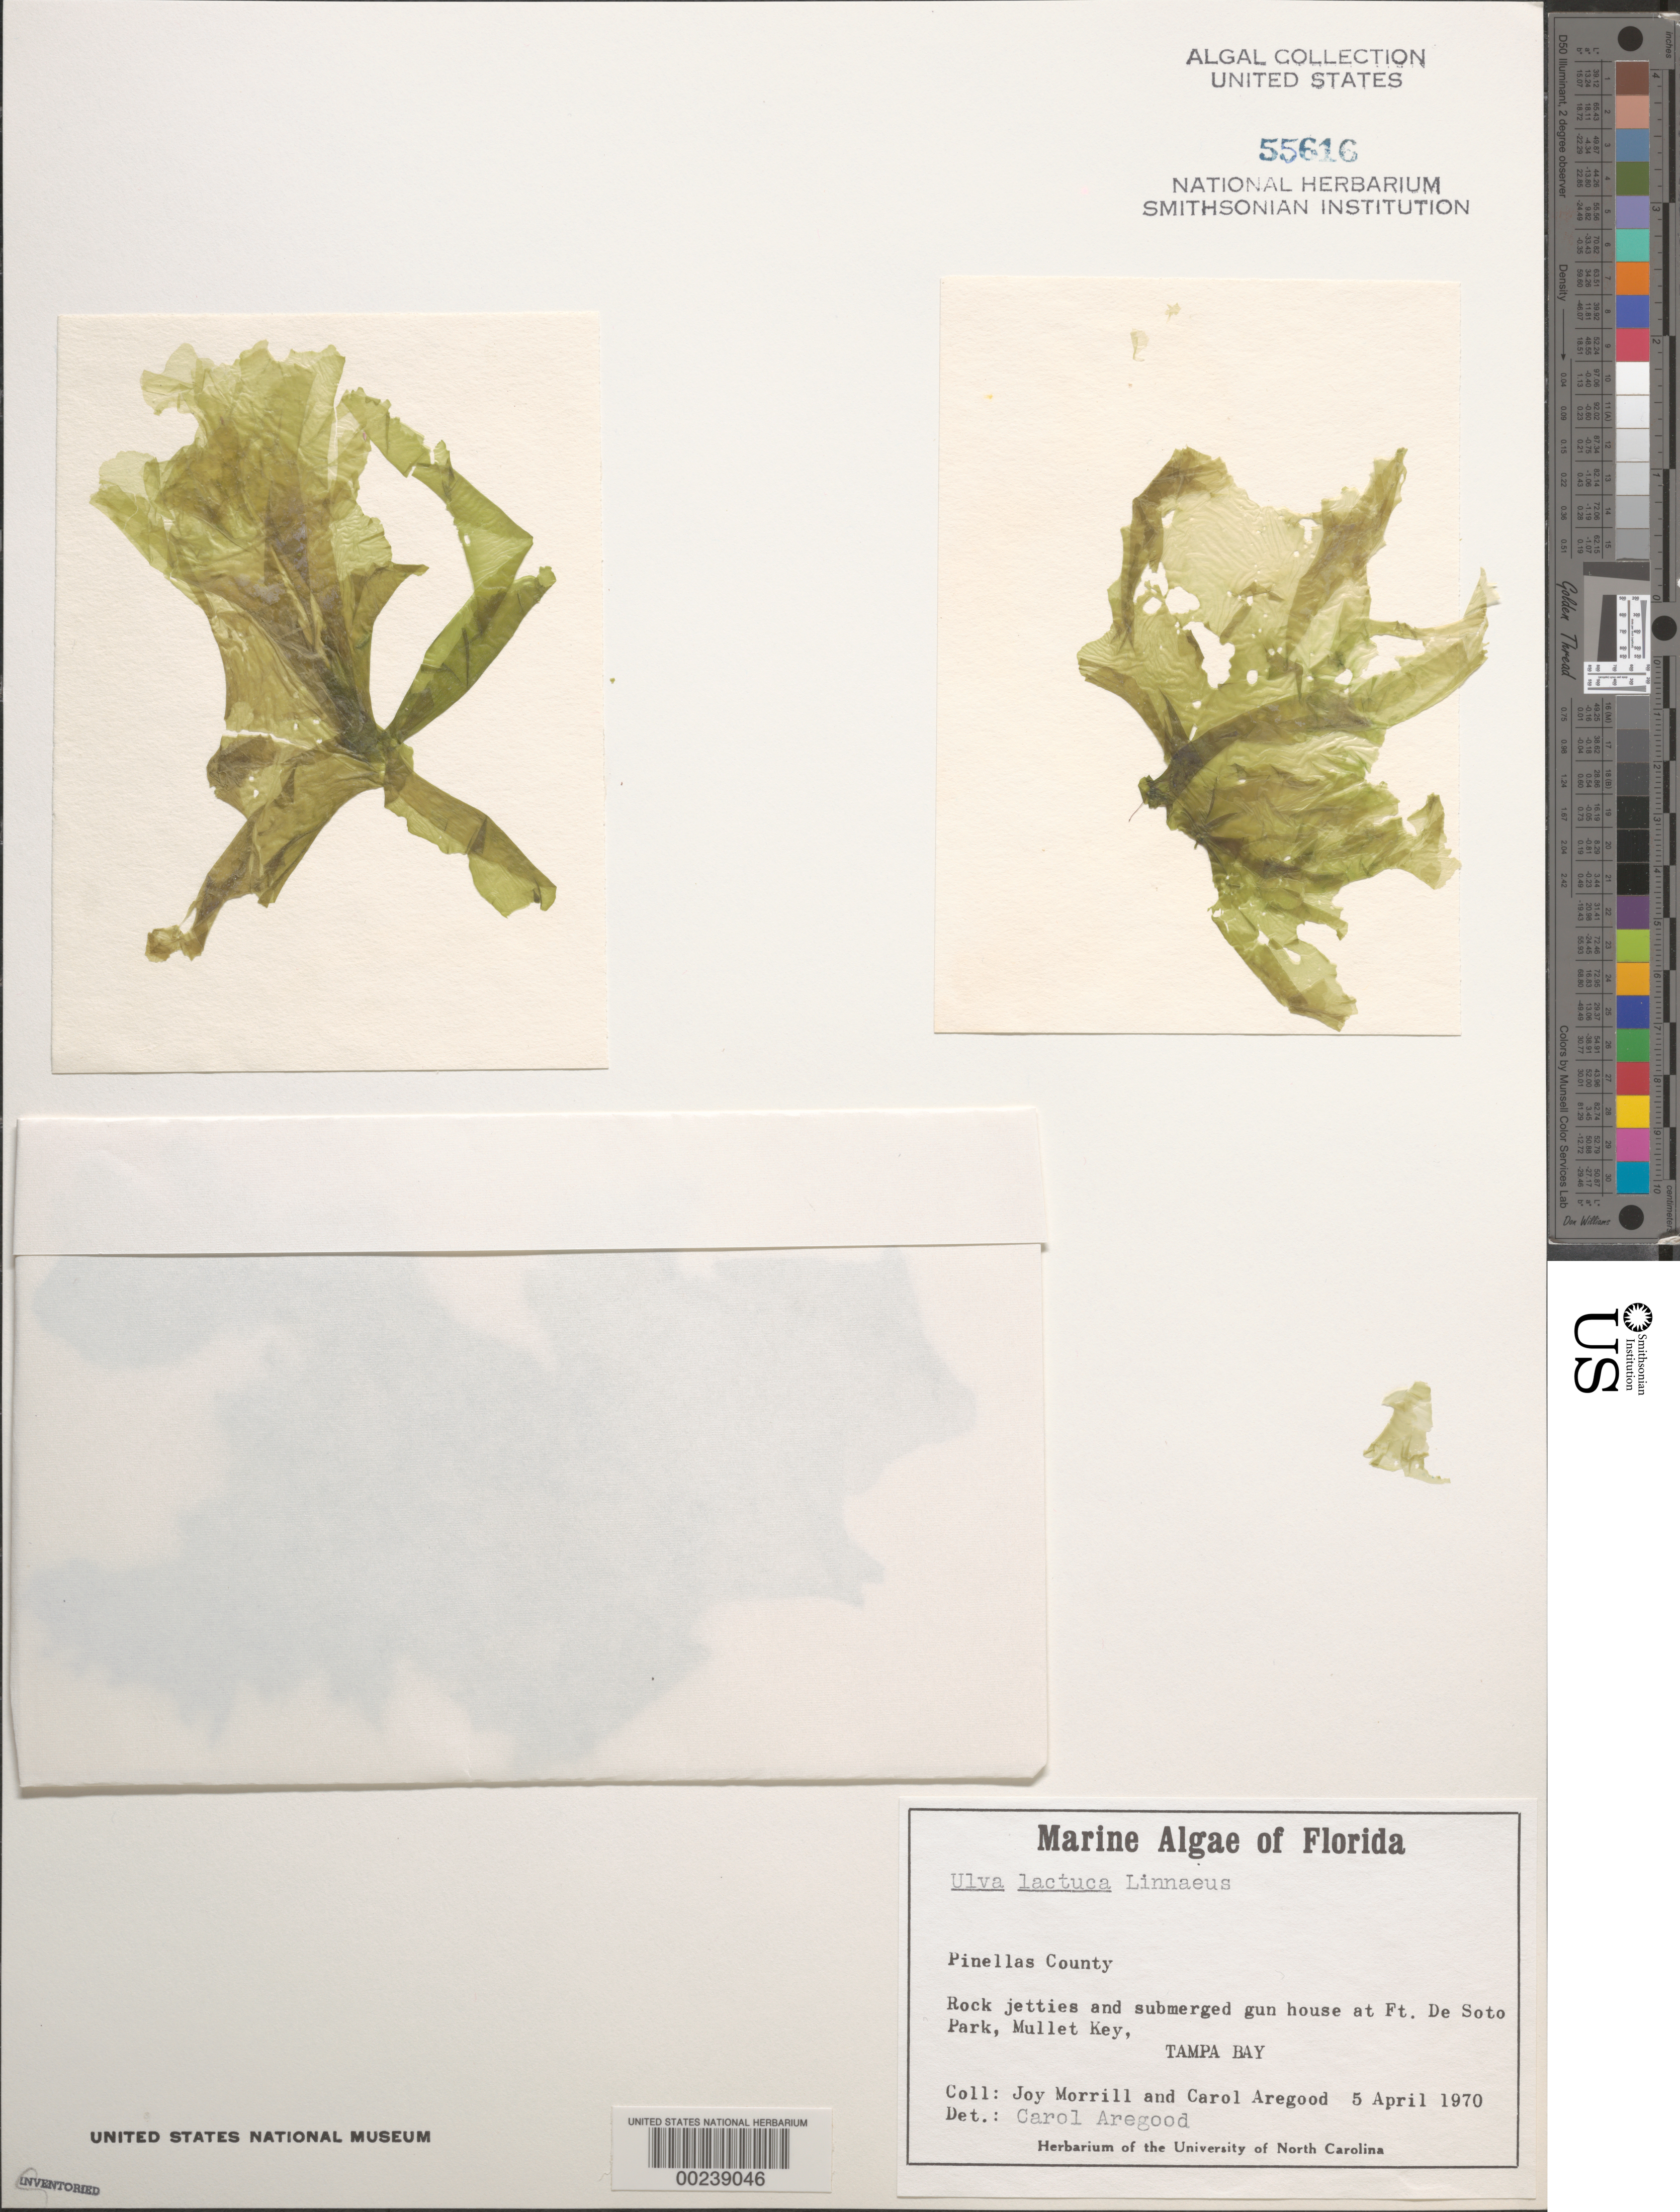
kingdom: Plantae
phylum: Chlorophyta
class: Ulvophyceae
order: Ulvales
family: Ulvaceae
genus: Ulva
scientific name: Ulva lactuca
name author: L.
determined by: Aregood, C. C.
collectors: J. Morrill & C. Aregood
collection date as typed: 05 Apr 1970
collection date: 1970-04-05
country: United States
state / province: Florida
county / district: Pinellas County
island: Mullet Key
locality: Fort DeSoto Park, Tampa Bay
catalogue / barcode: US 55616